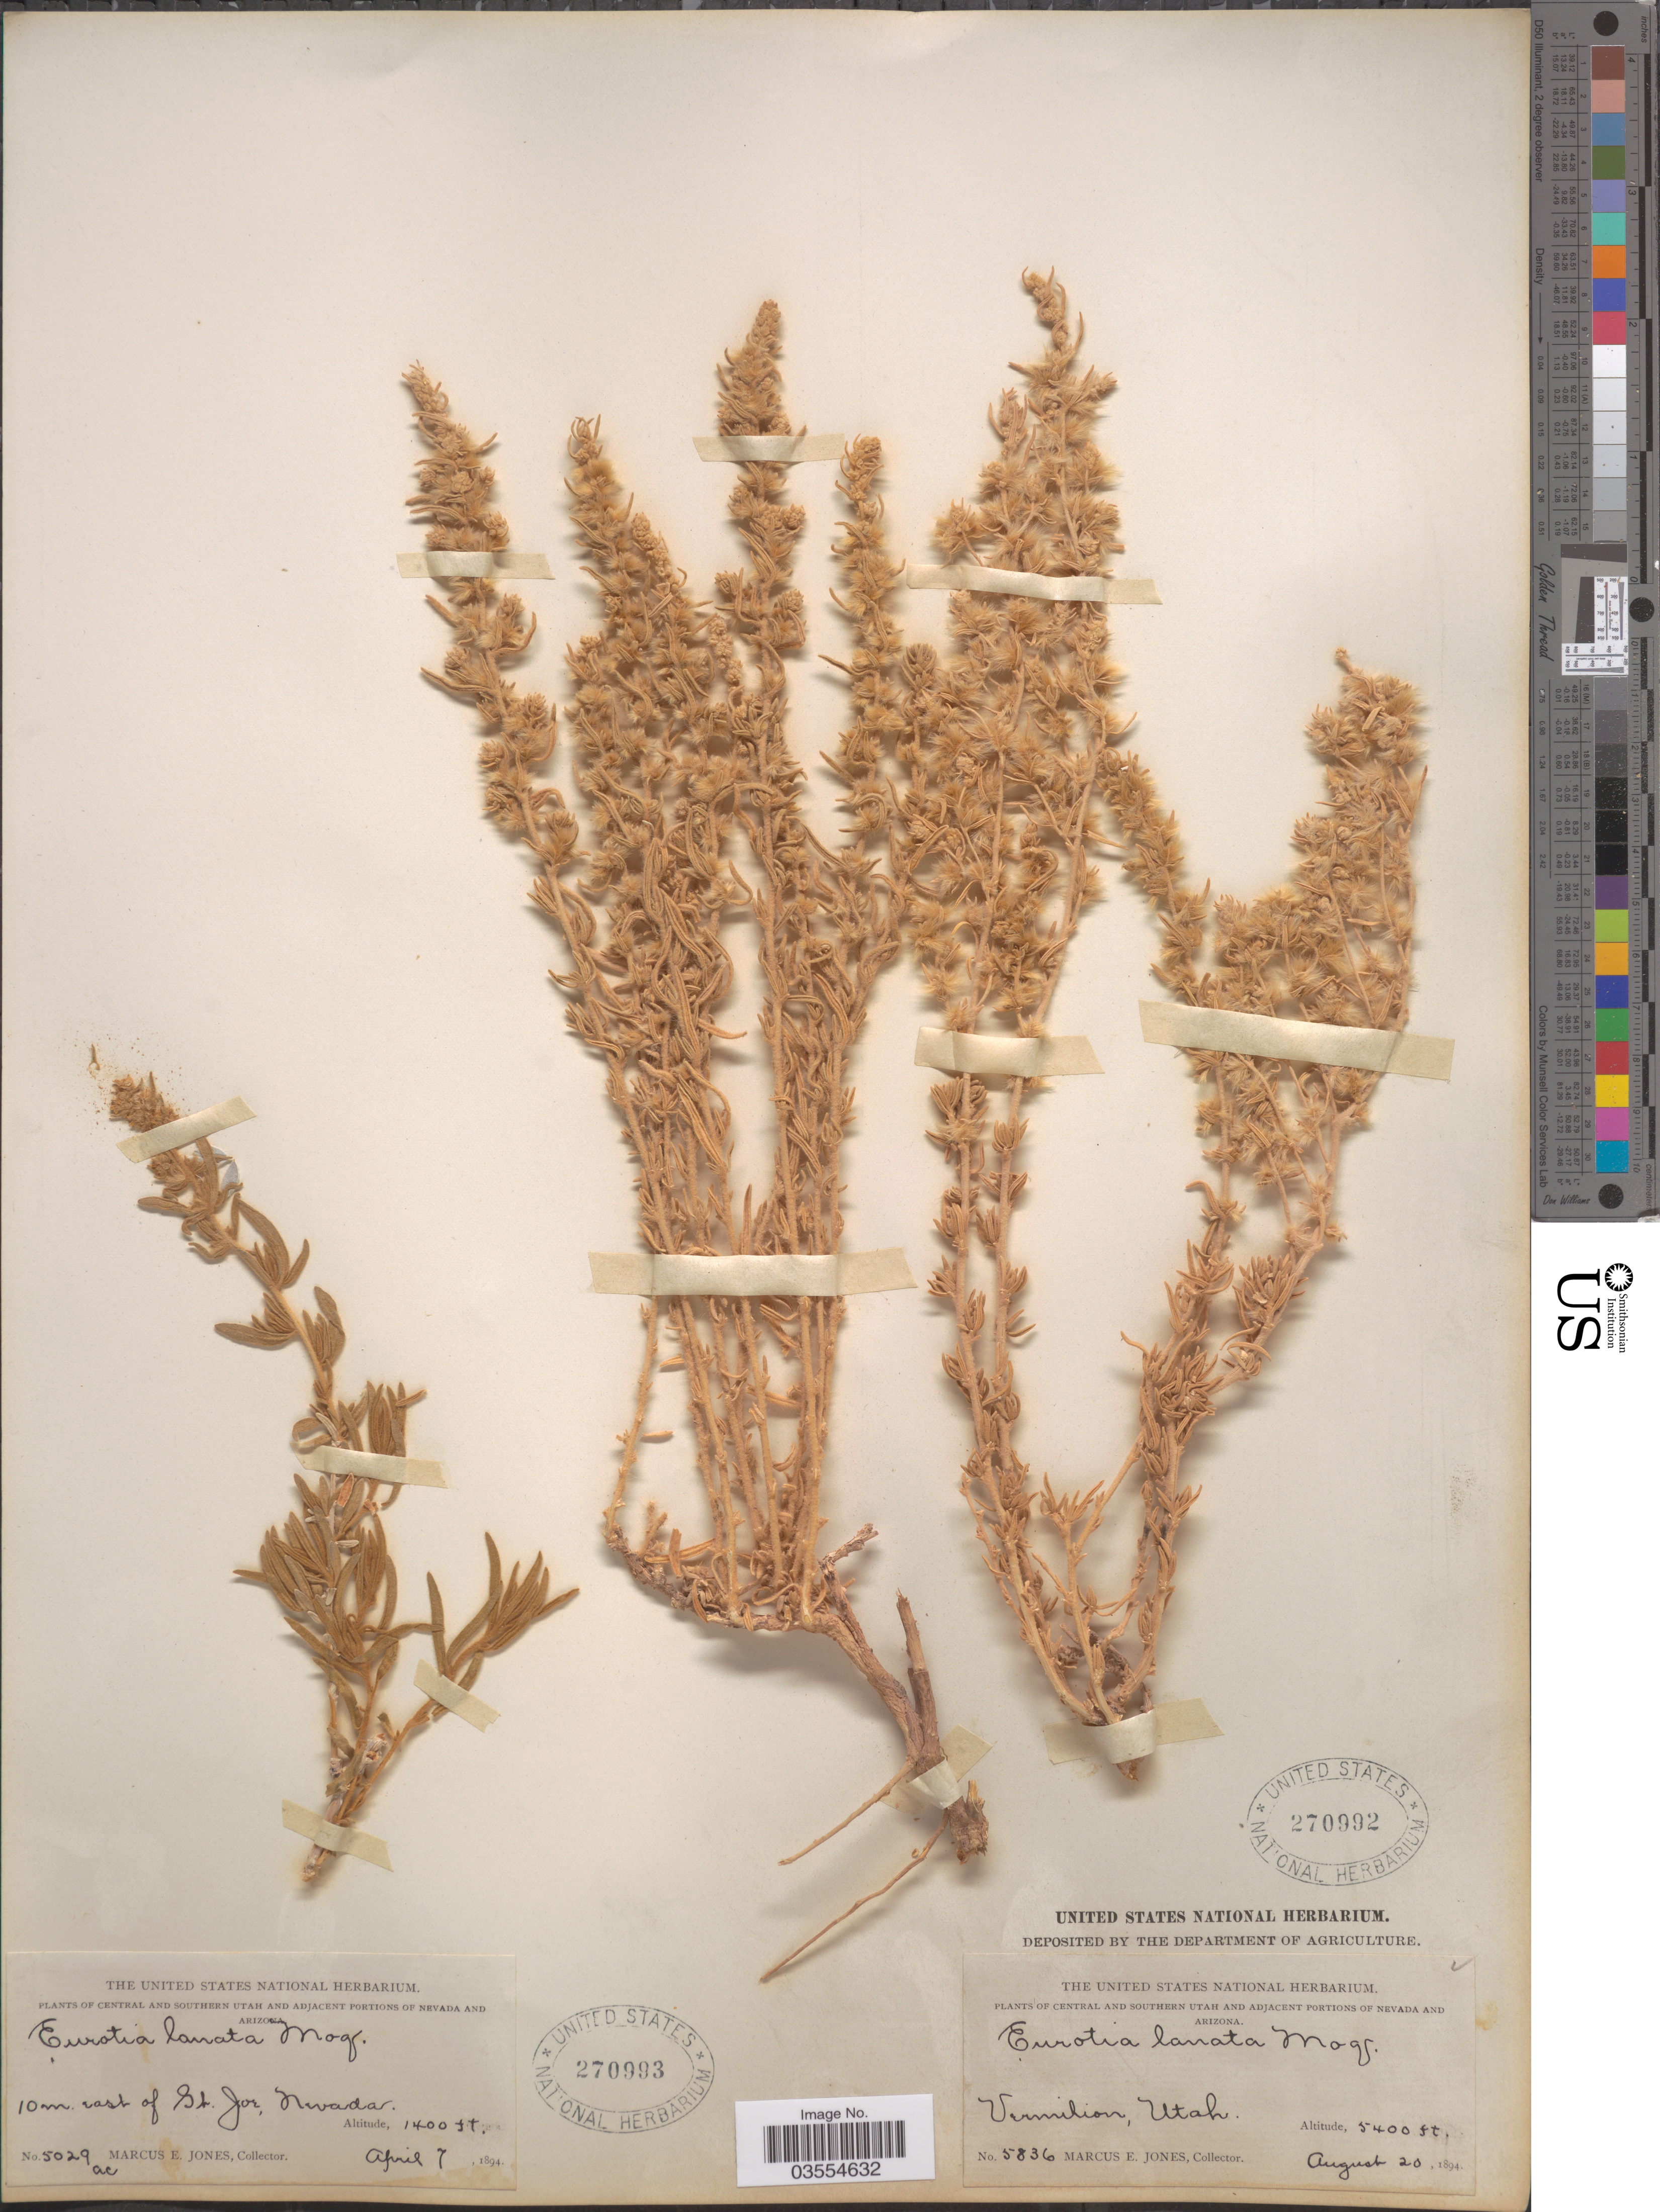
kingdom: Plantae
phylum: Tracheophyta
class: Magnoliopsida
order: Caryophyllales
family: Amaranthaceae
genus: Krascheninnikovia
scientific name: Krascheninnikovia lanata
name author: (Pursh) A. Meeuse & A.Smit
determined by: U.S. National Herbarium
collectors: M. E. Jones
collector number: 5836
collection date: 1894-08-20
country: United States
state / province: Utah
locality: Central and southern Utah. Vermilion.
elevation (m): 1646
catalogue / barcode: US 270992-2